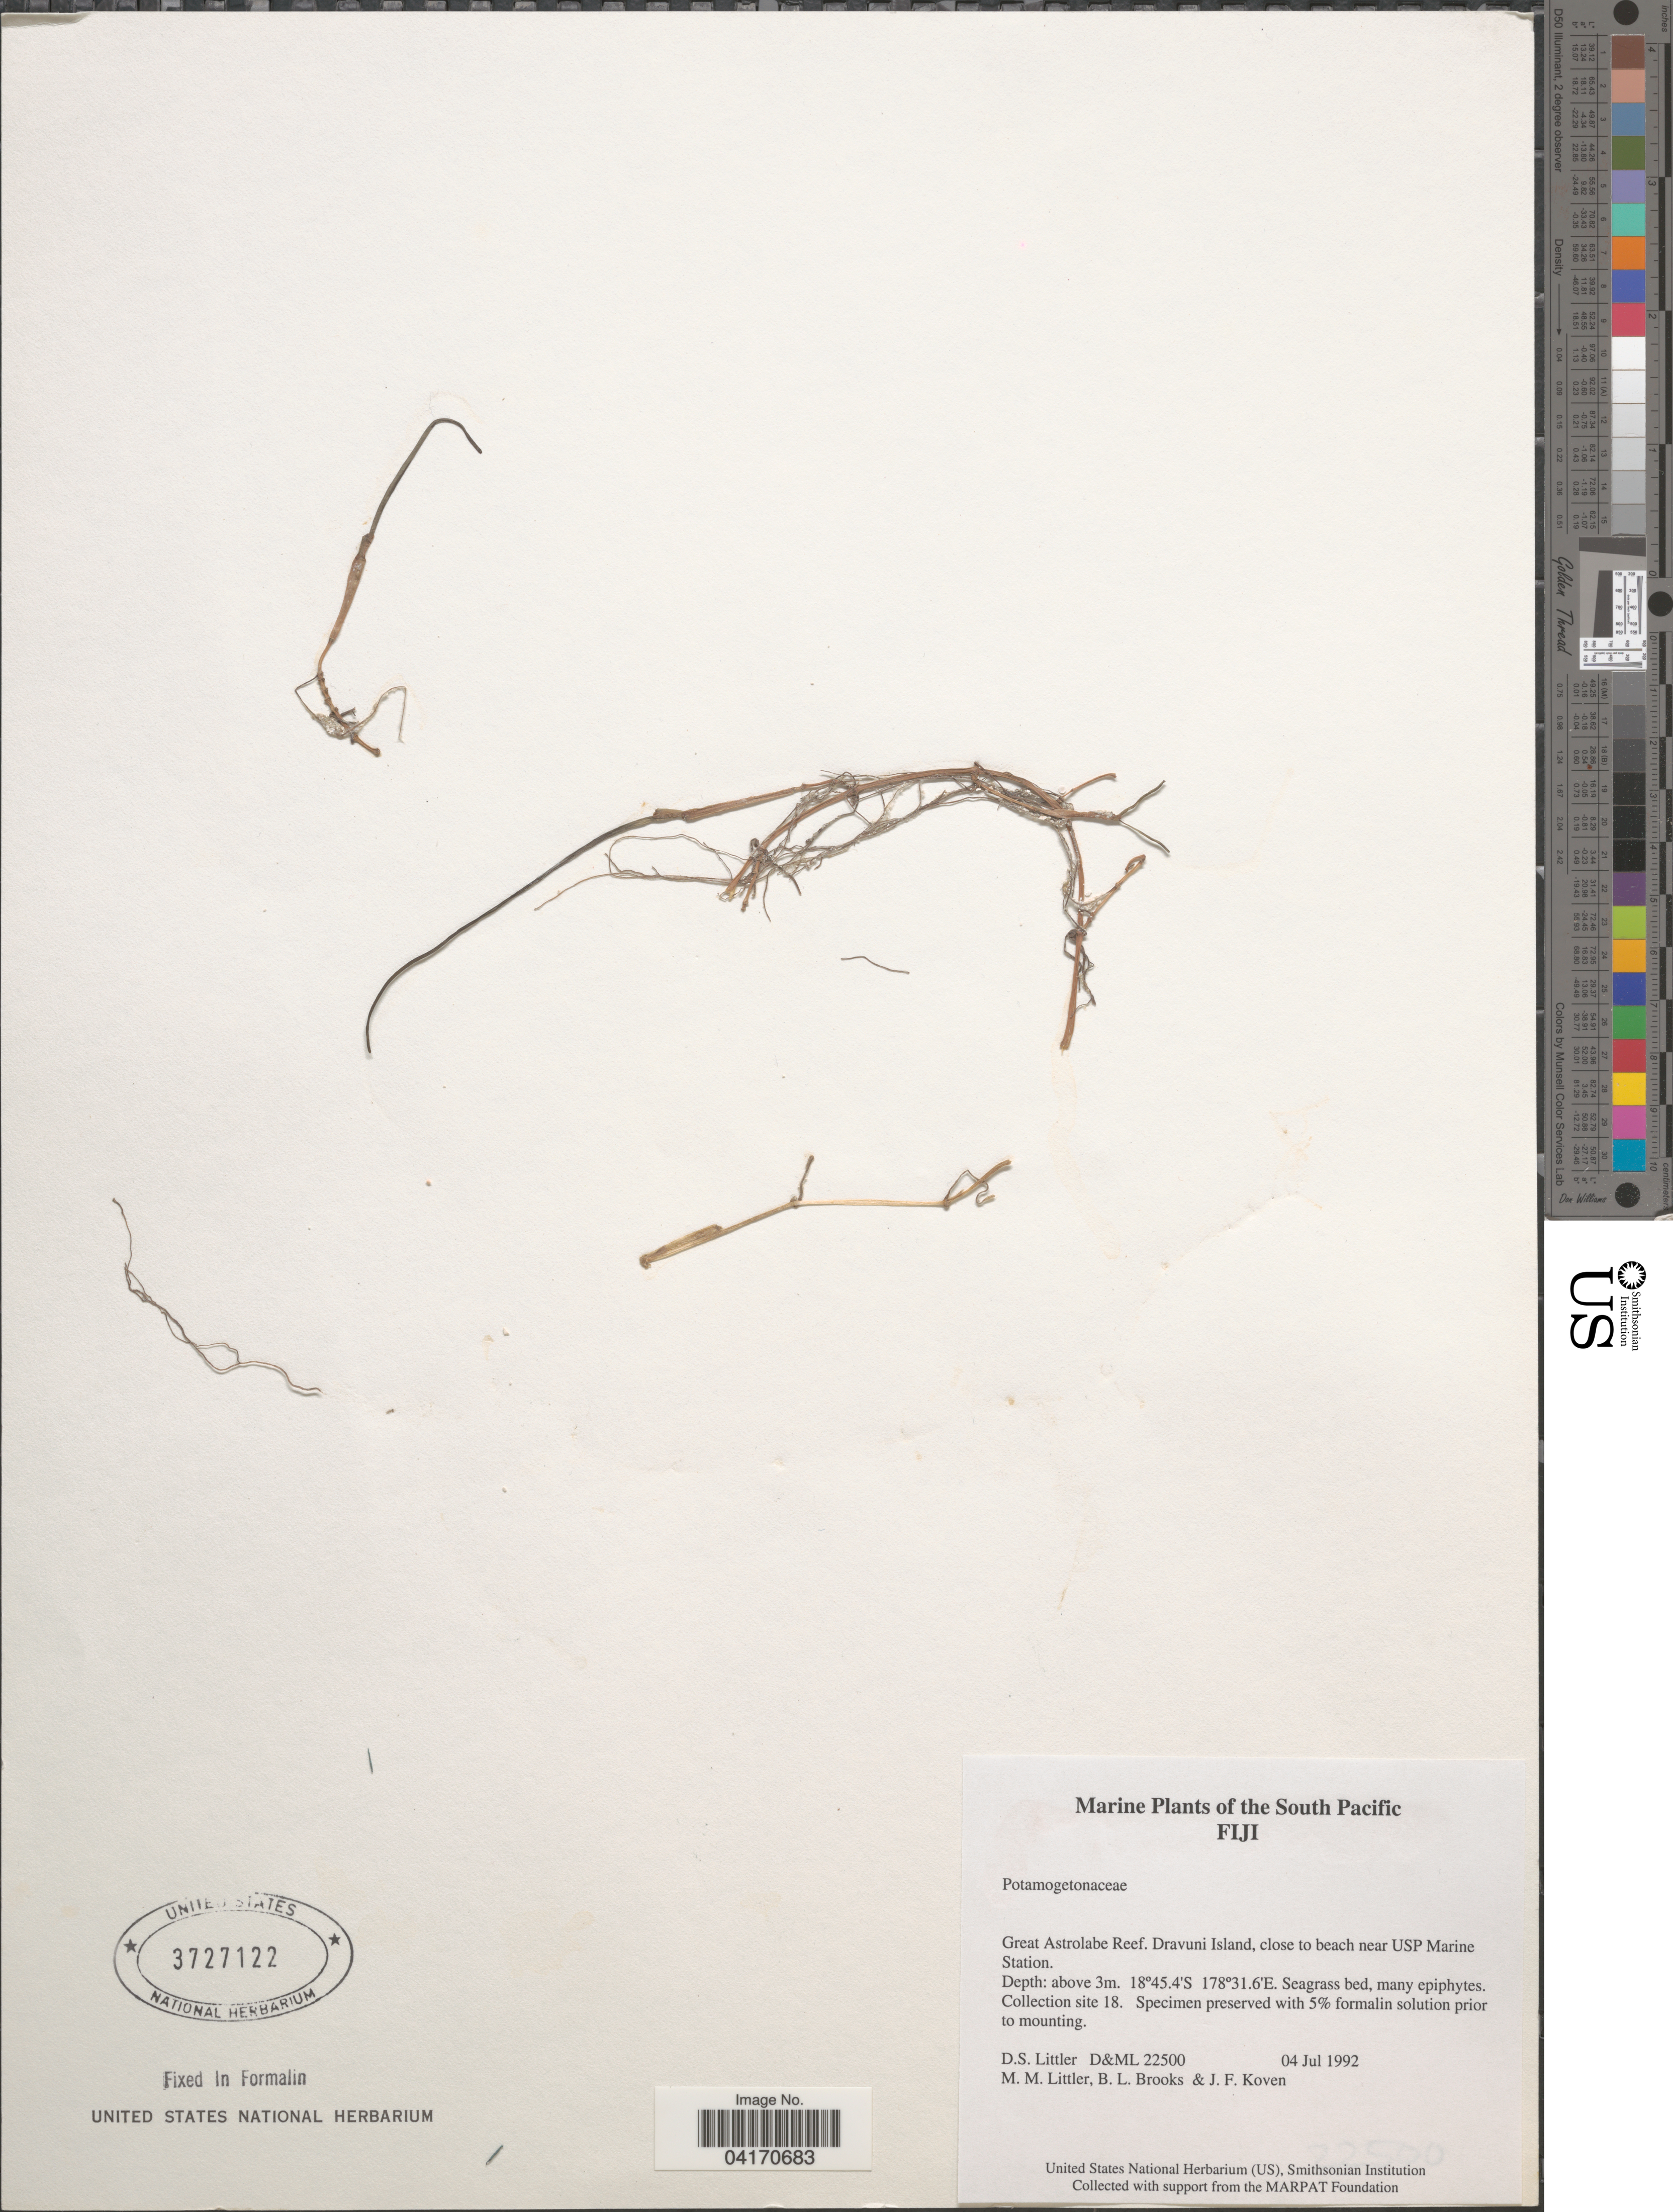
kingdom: Plantae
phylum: Tracheophyta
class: Liliopsida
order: Alismatales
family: Potamogetonaceae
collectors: D. S. Littler, B. Brooks & J. Koven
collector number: D&ML 22500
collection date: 1992-07-04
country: Fiji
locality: The South Pacific. Great Astrolabe Reef. Dravuni Island, close to beach near USP Marine Station.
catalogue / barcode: US 3727122